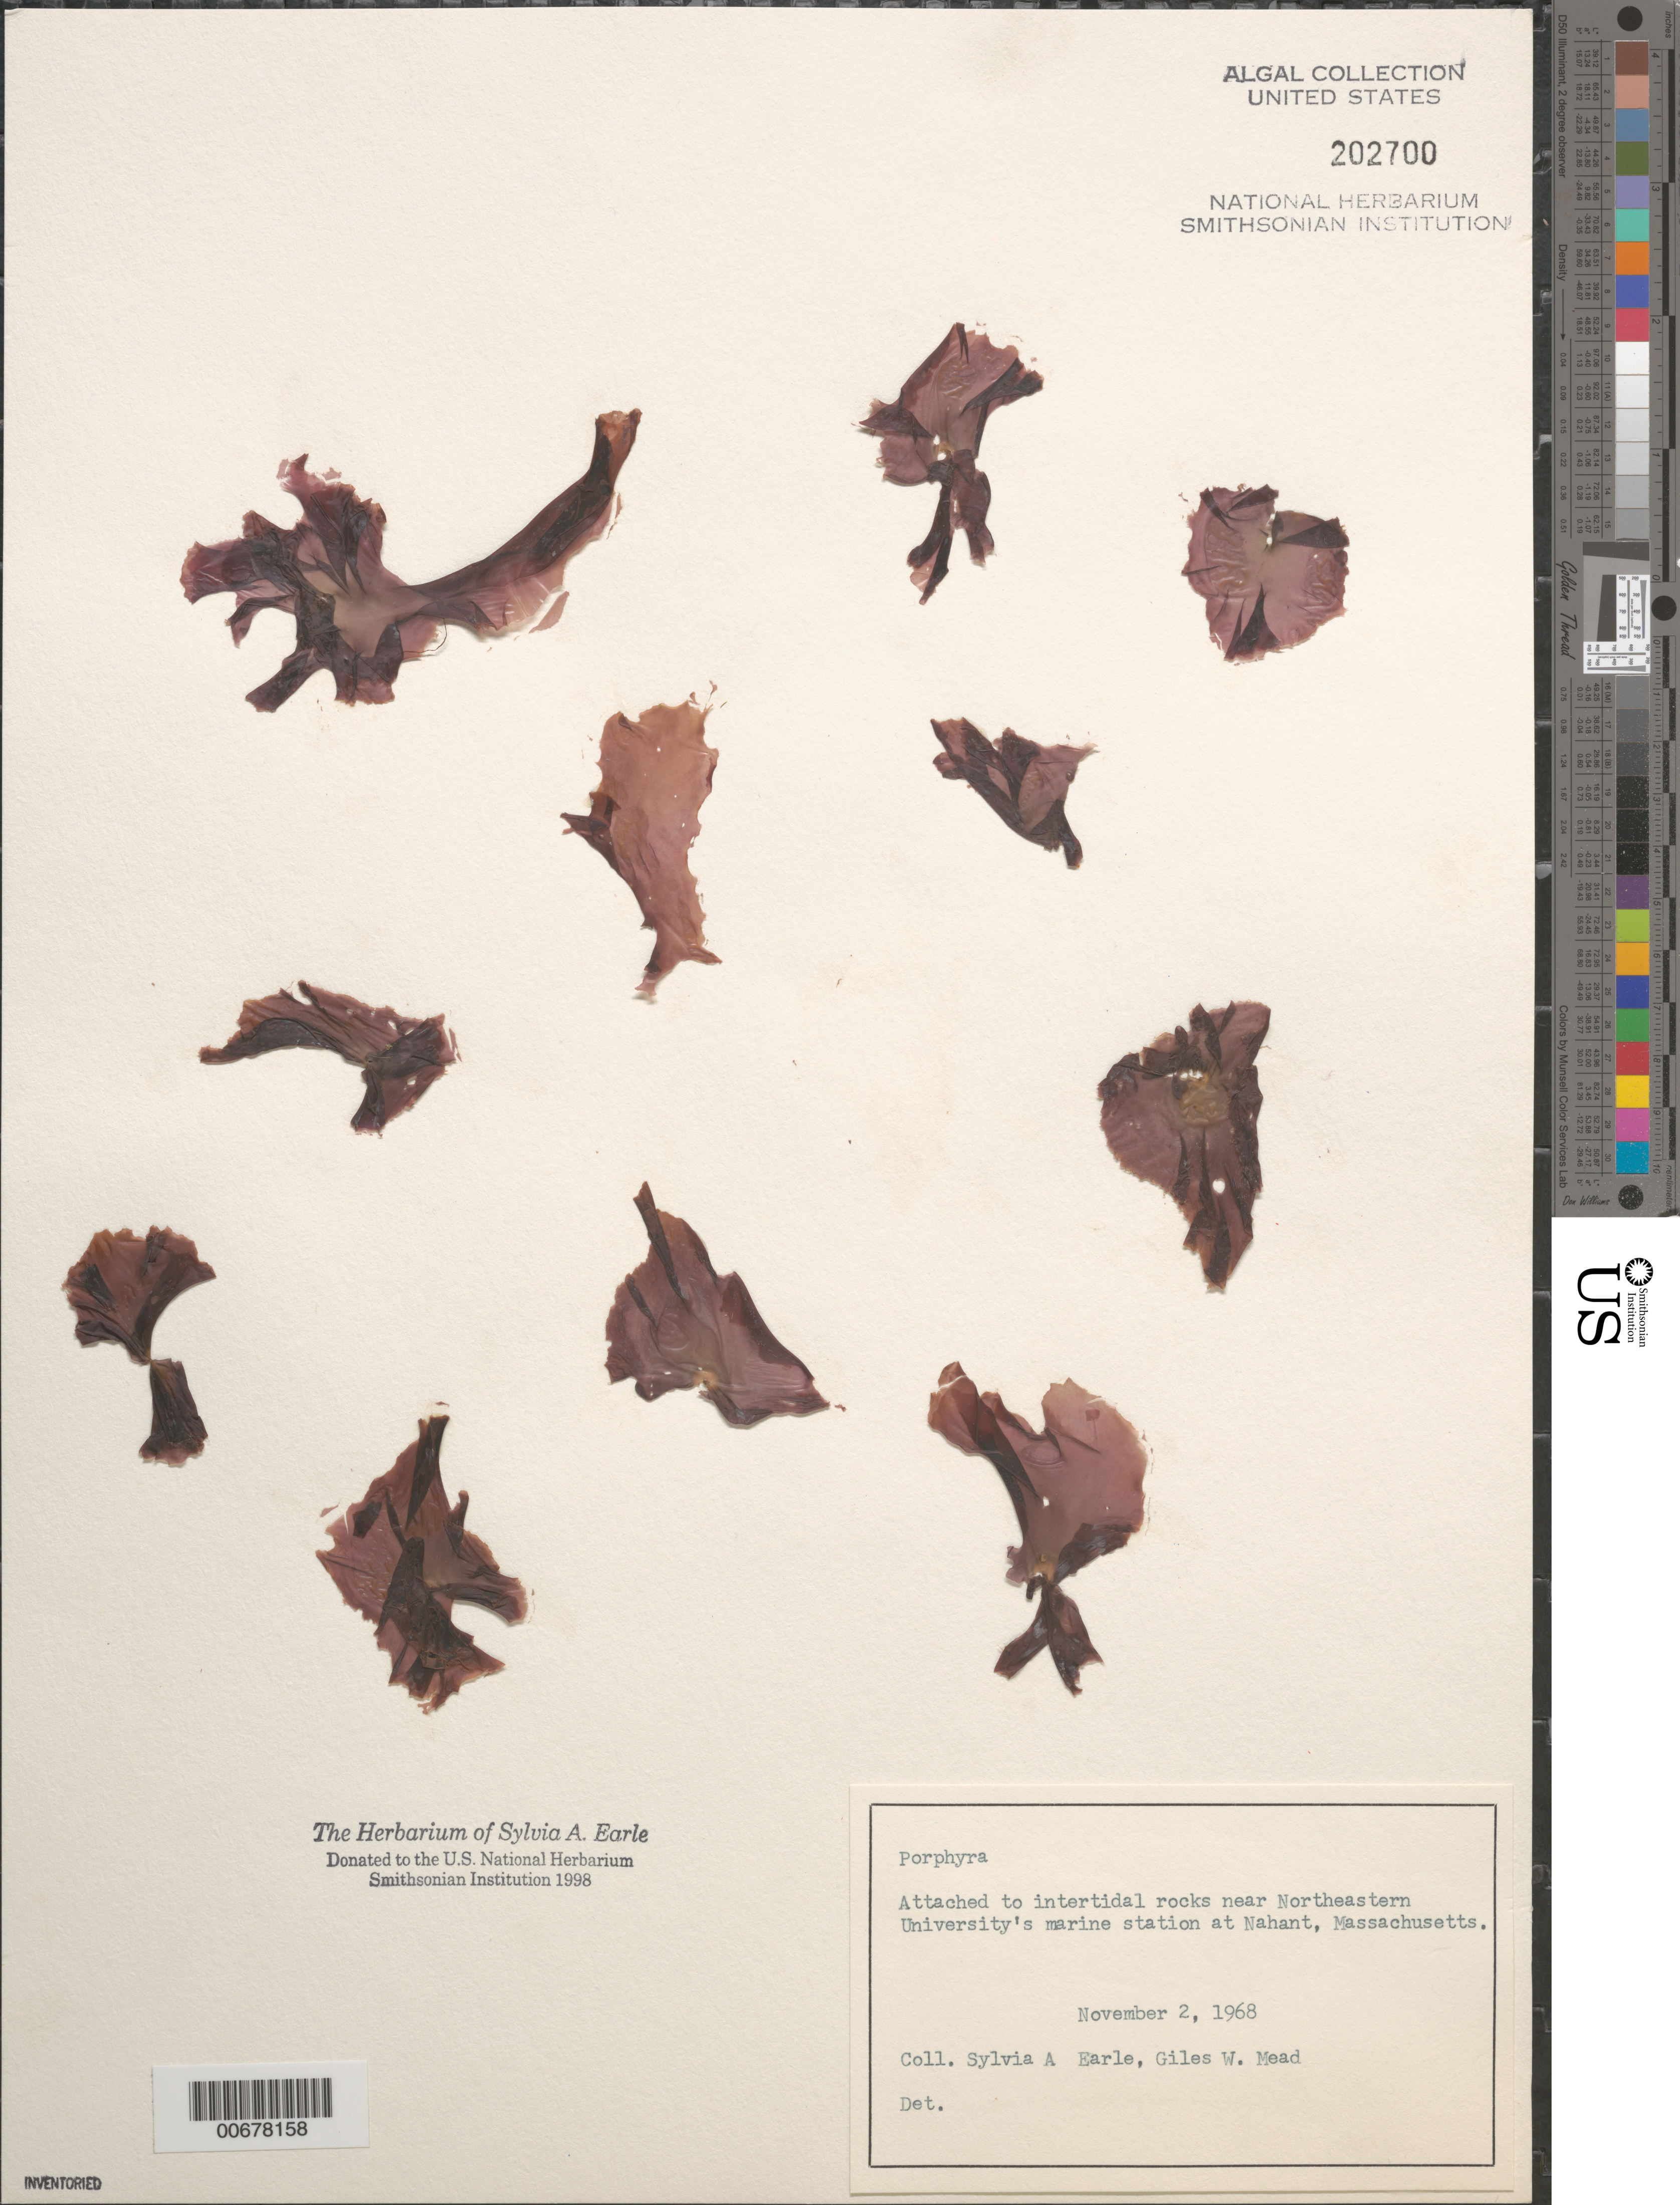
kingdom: Plantae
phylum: Rhodophyta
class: Bangiophyceae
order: Bangiales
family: Bangiaceae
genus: Porphyra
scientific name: Porphyra sp.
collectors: S. A. Earle & G. W. Mead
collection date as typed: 02 Nov 1968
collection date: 1968-11-02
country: United States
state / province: Massachusetts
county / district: Essex County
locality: Nahant, near Northeastern University's marine station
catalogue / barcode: US 202700